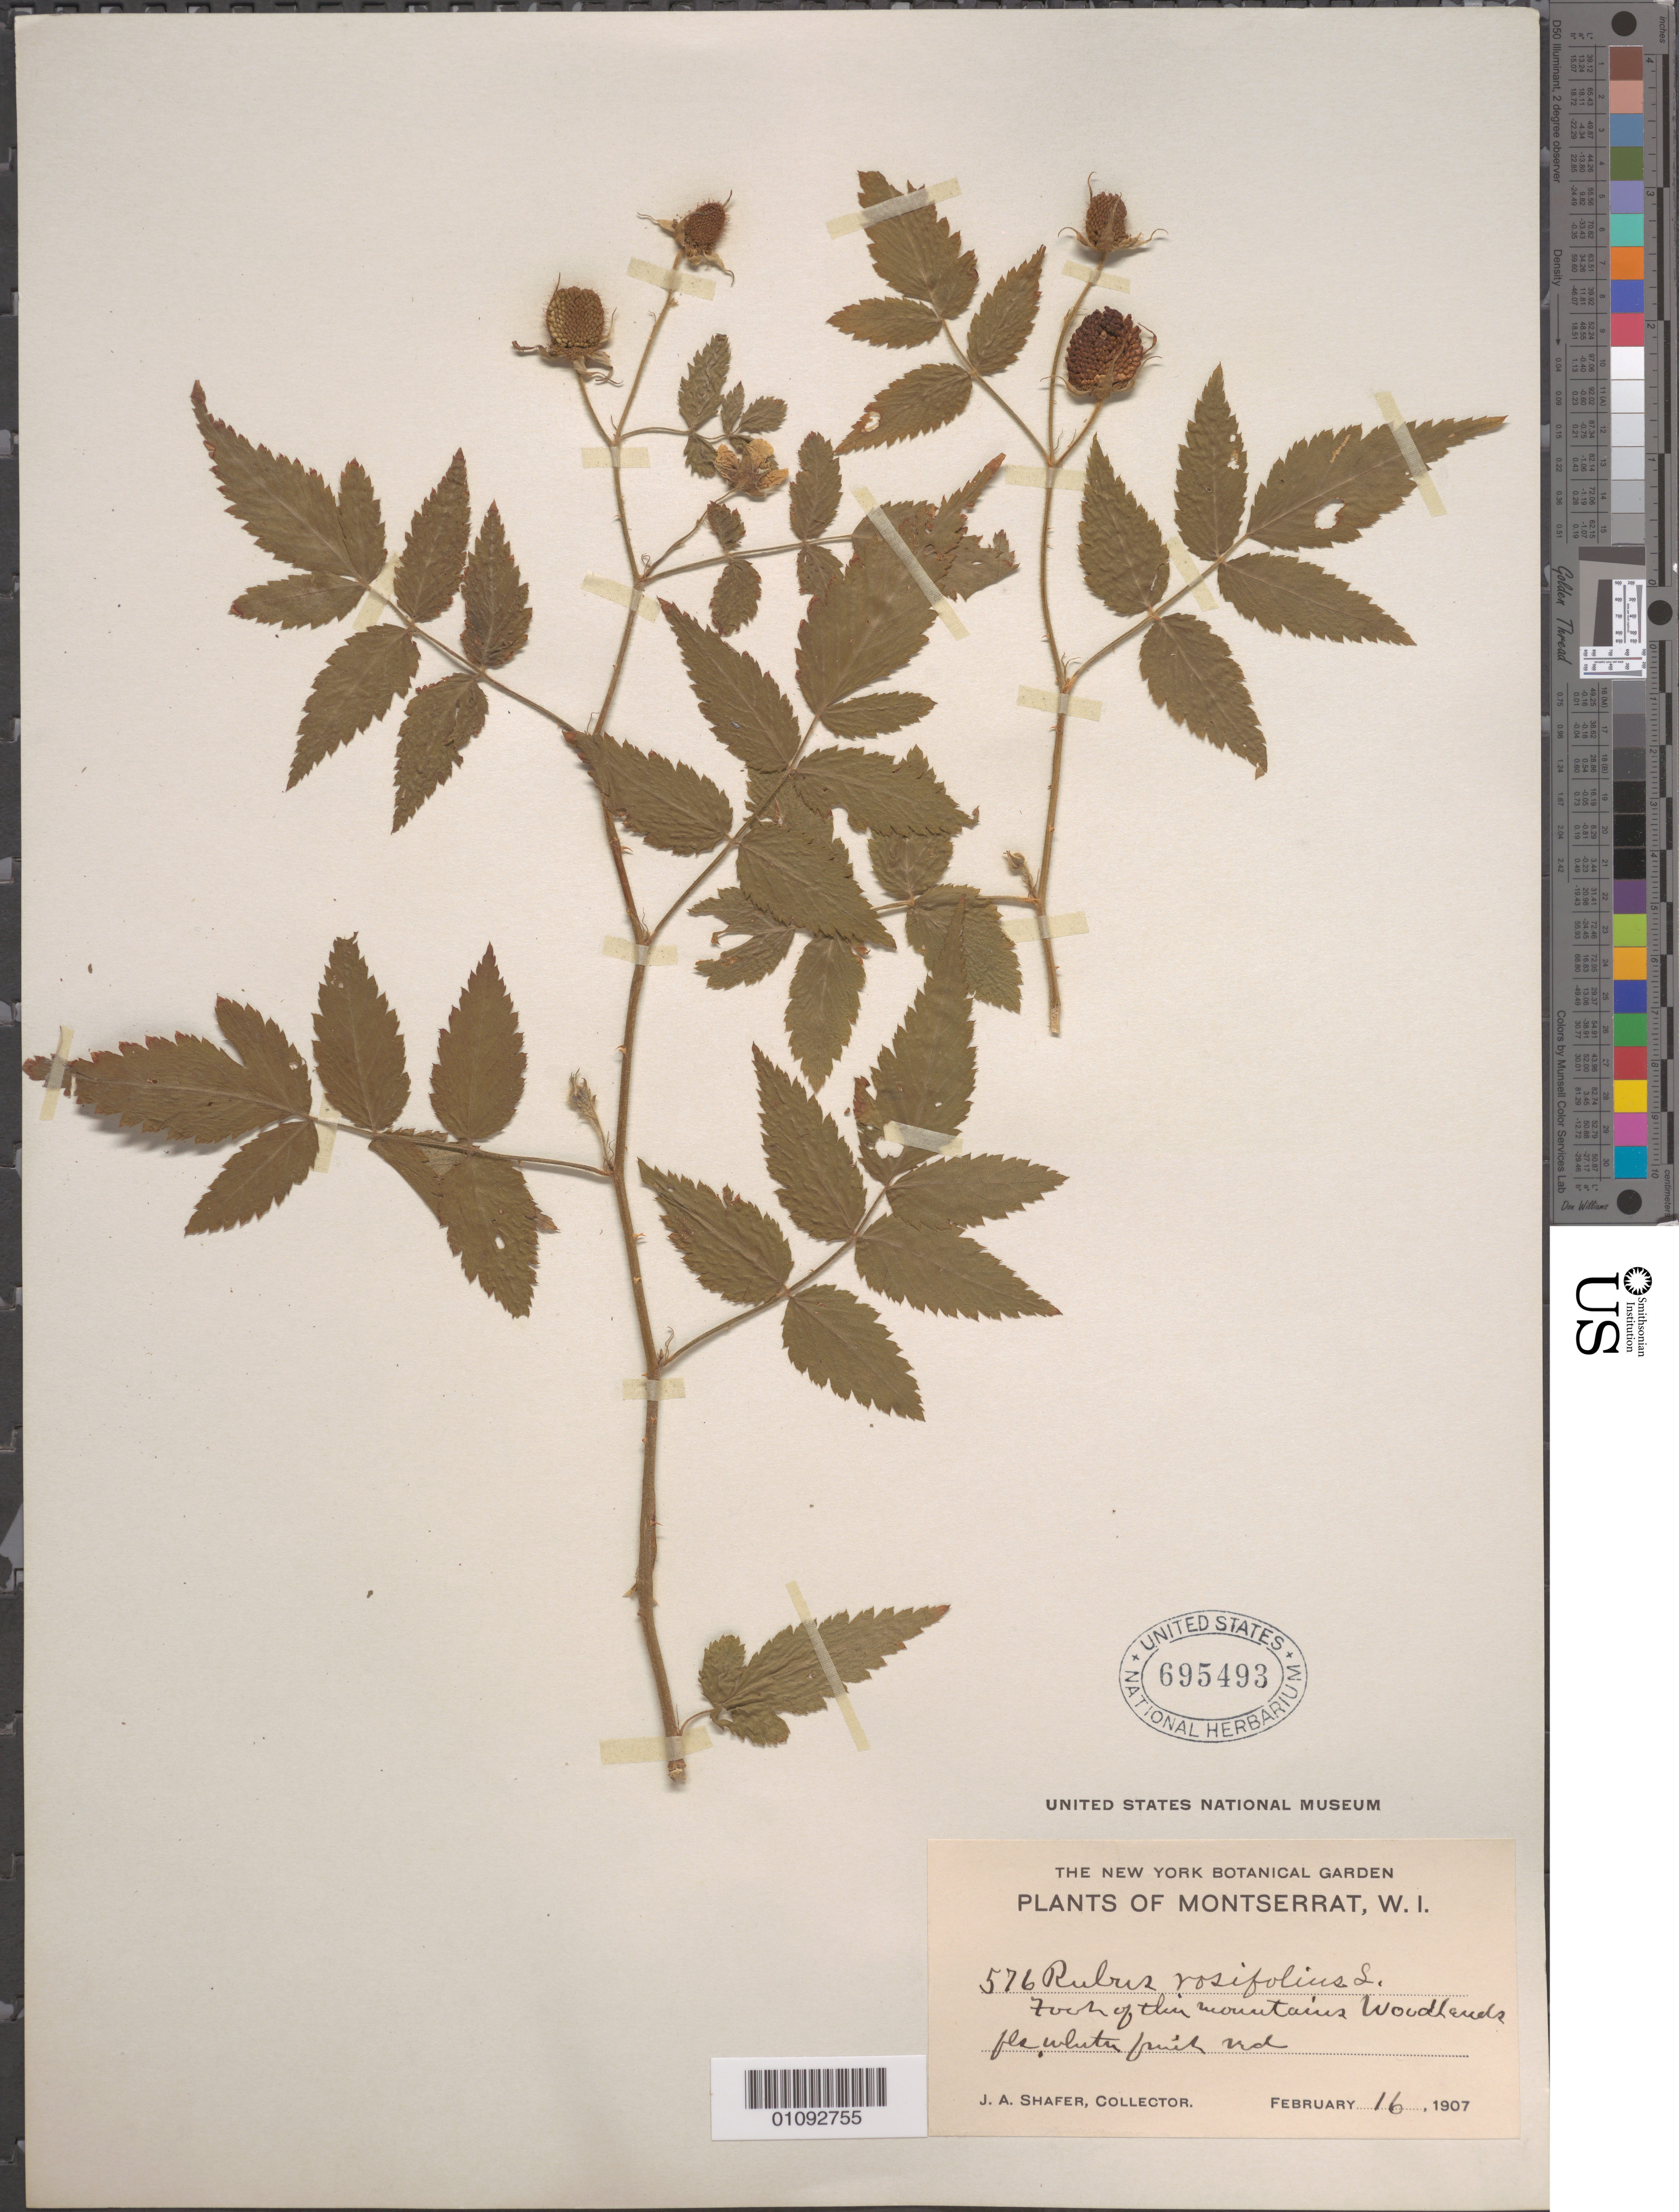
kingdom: Plantae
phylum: Tracheophyta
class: Magnoliopsida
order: Rosales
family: Rosaceae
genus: Rubus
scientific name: Rubus rosifolius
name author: Sm.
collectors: J. A. Shafer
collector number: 576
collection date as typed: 16 Feb 1907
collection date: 1907-02-16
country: Montserrat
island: Montserrat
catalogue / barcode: US 695493